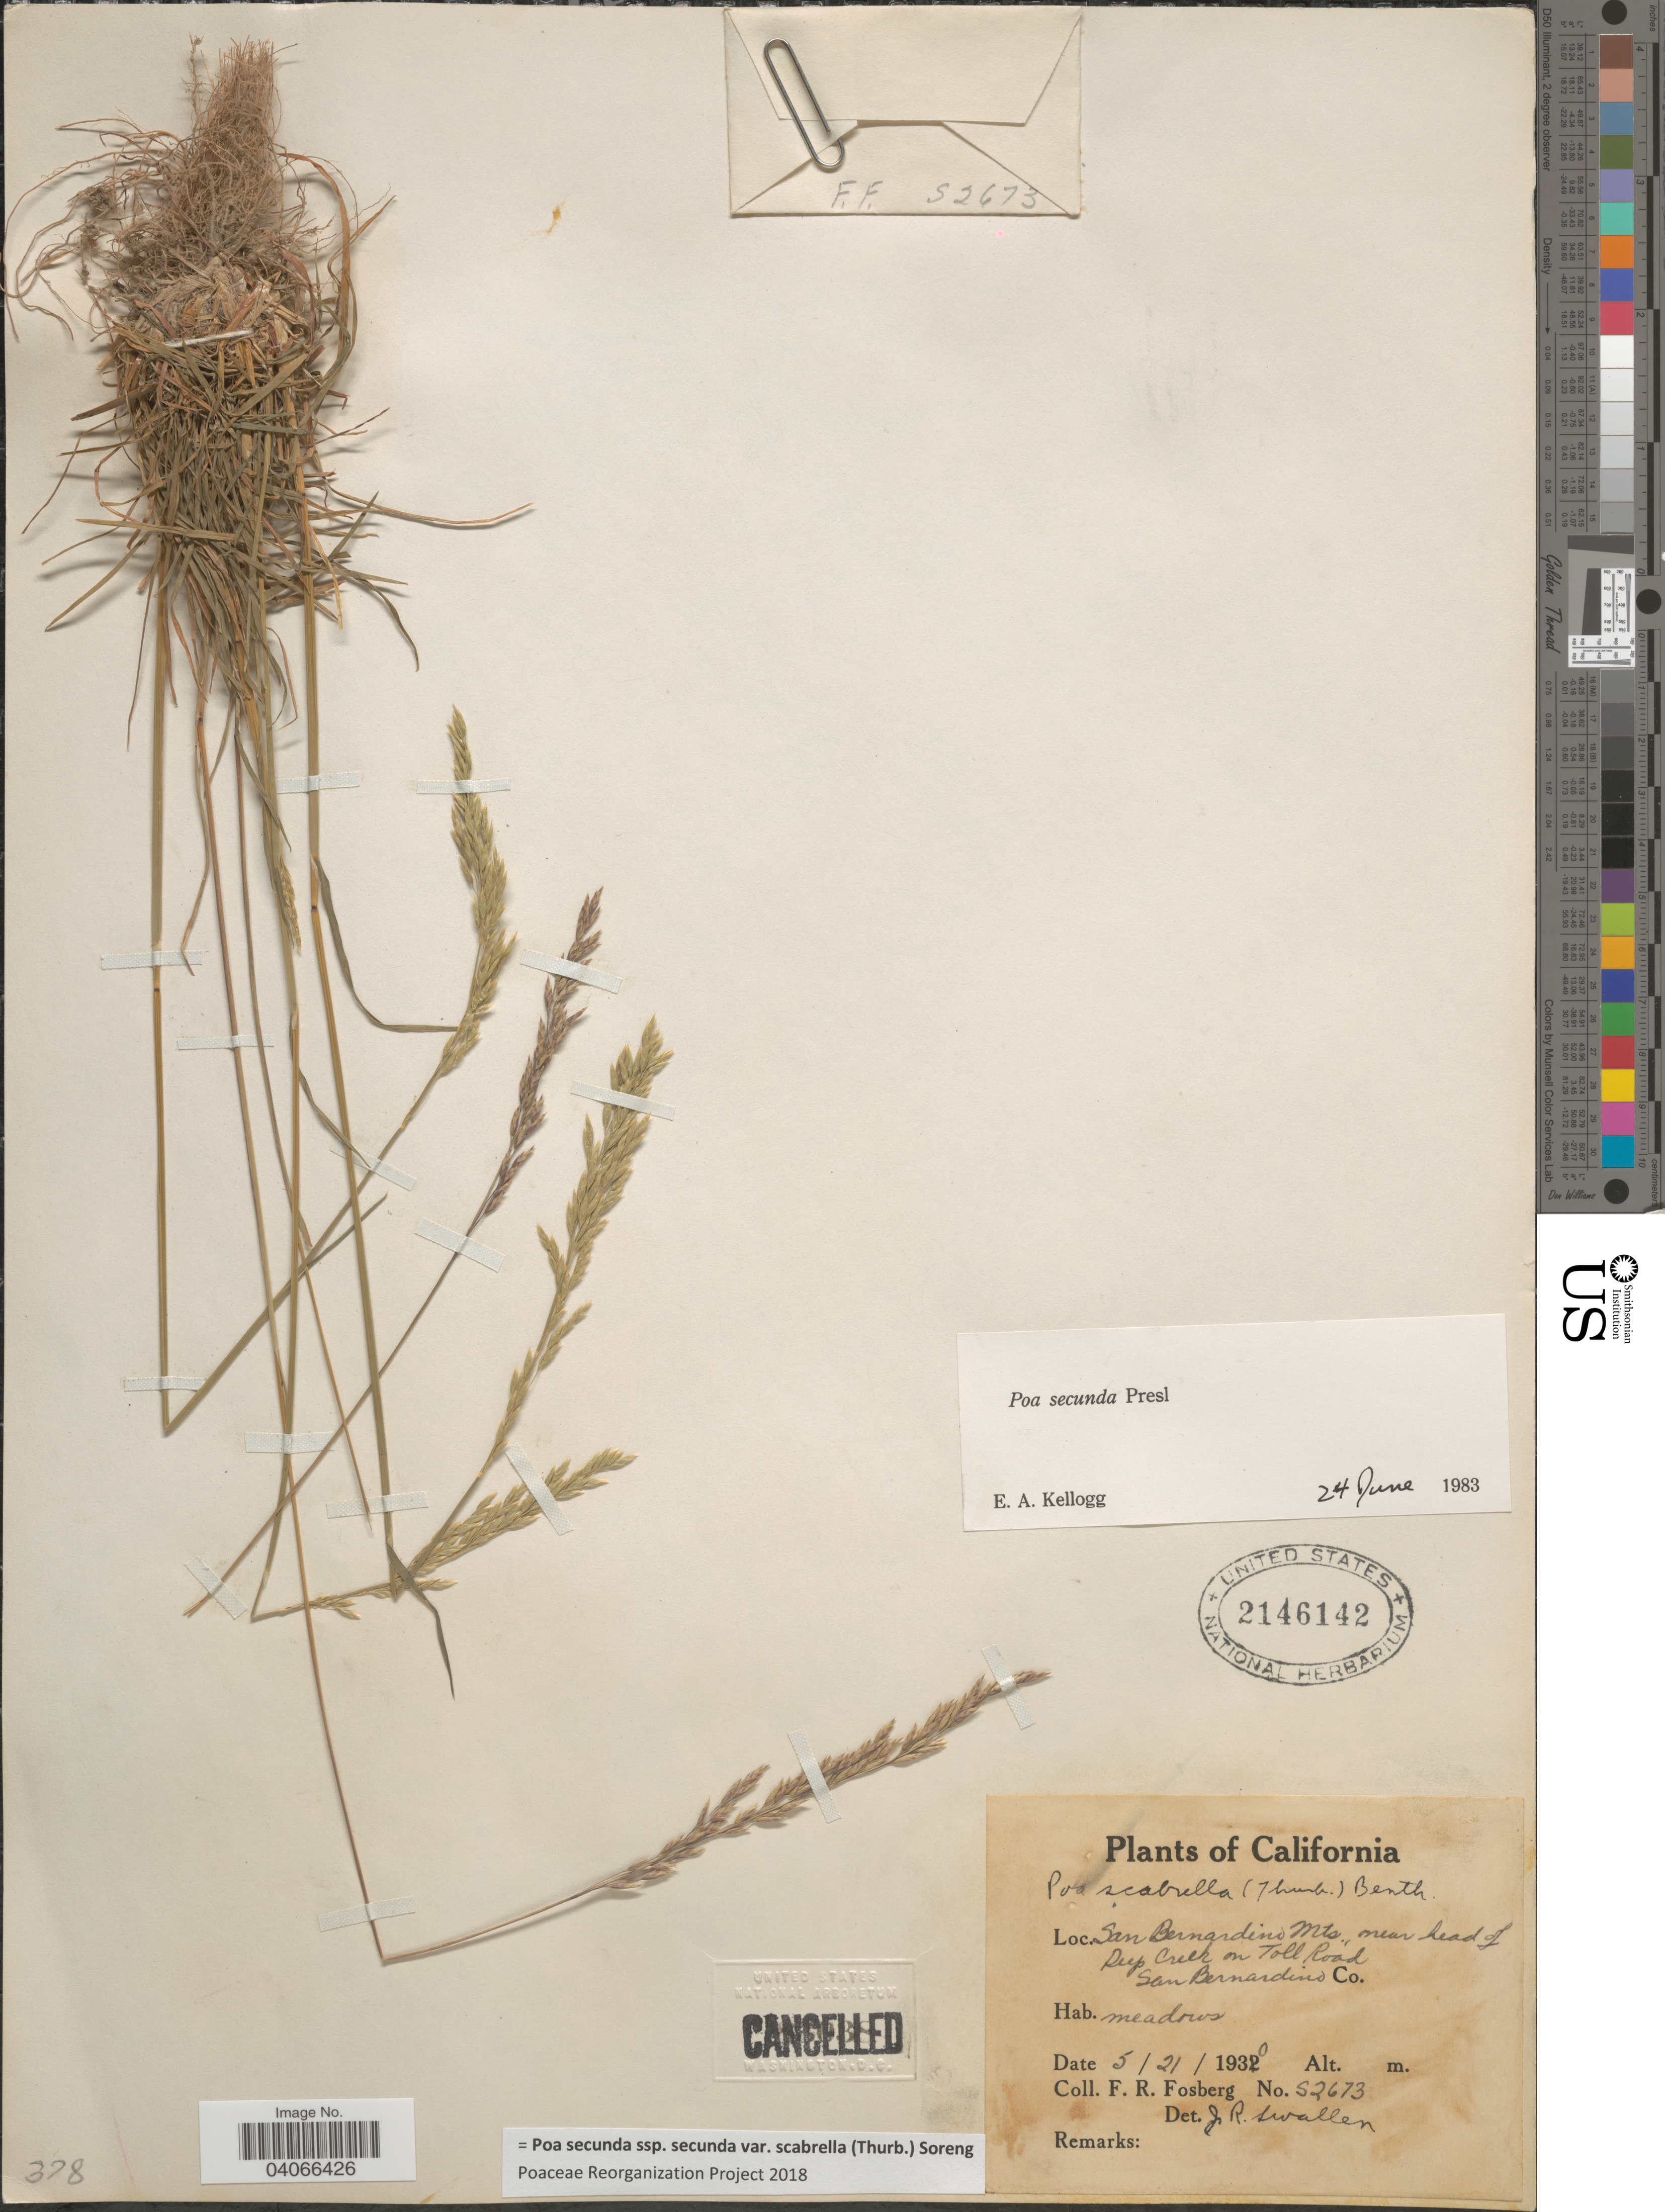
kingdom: Plantae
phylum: Tracheophyta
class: Liliopsida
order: Poales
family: Poaceae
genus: Poa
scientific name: Poa secunda subsp. secunda var. scabrella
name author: (Thurb.) Soreng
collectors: F. R. Fosberg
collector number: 52673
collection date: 1930-05-21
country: United States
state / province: California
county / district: San Bernardino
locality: San Bernardino Mts., near head of Deep Creek on Toll Road. San Bernardino Co.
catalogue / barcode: US 2146142